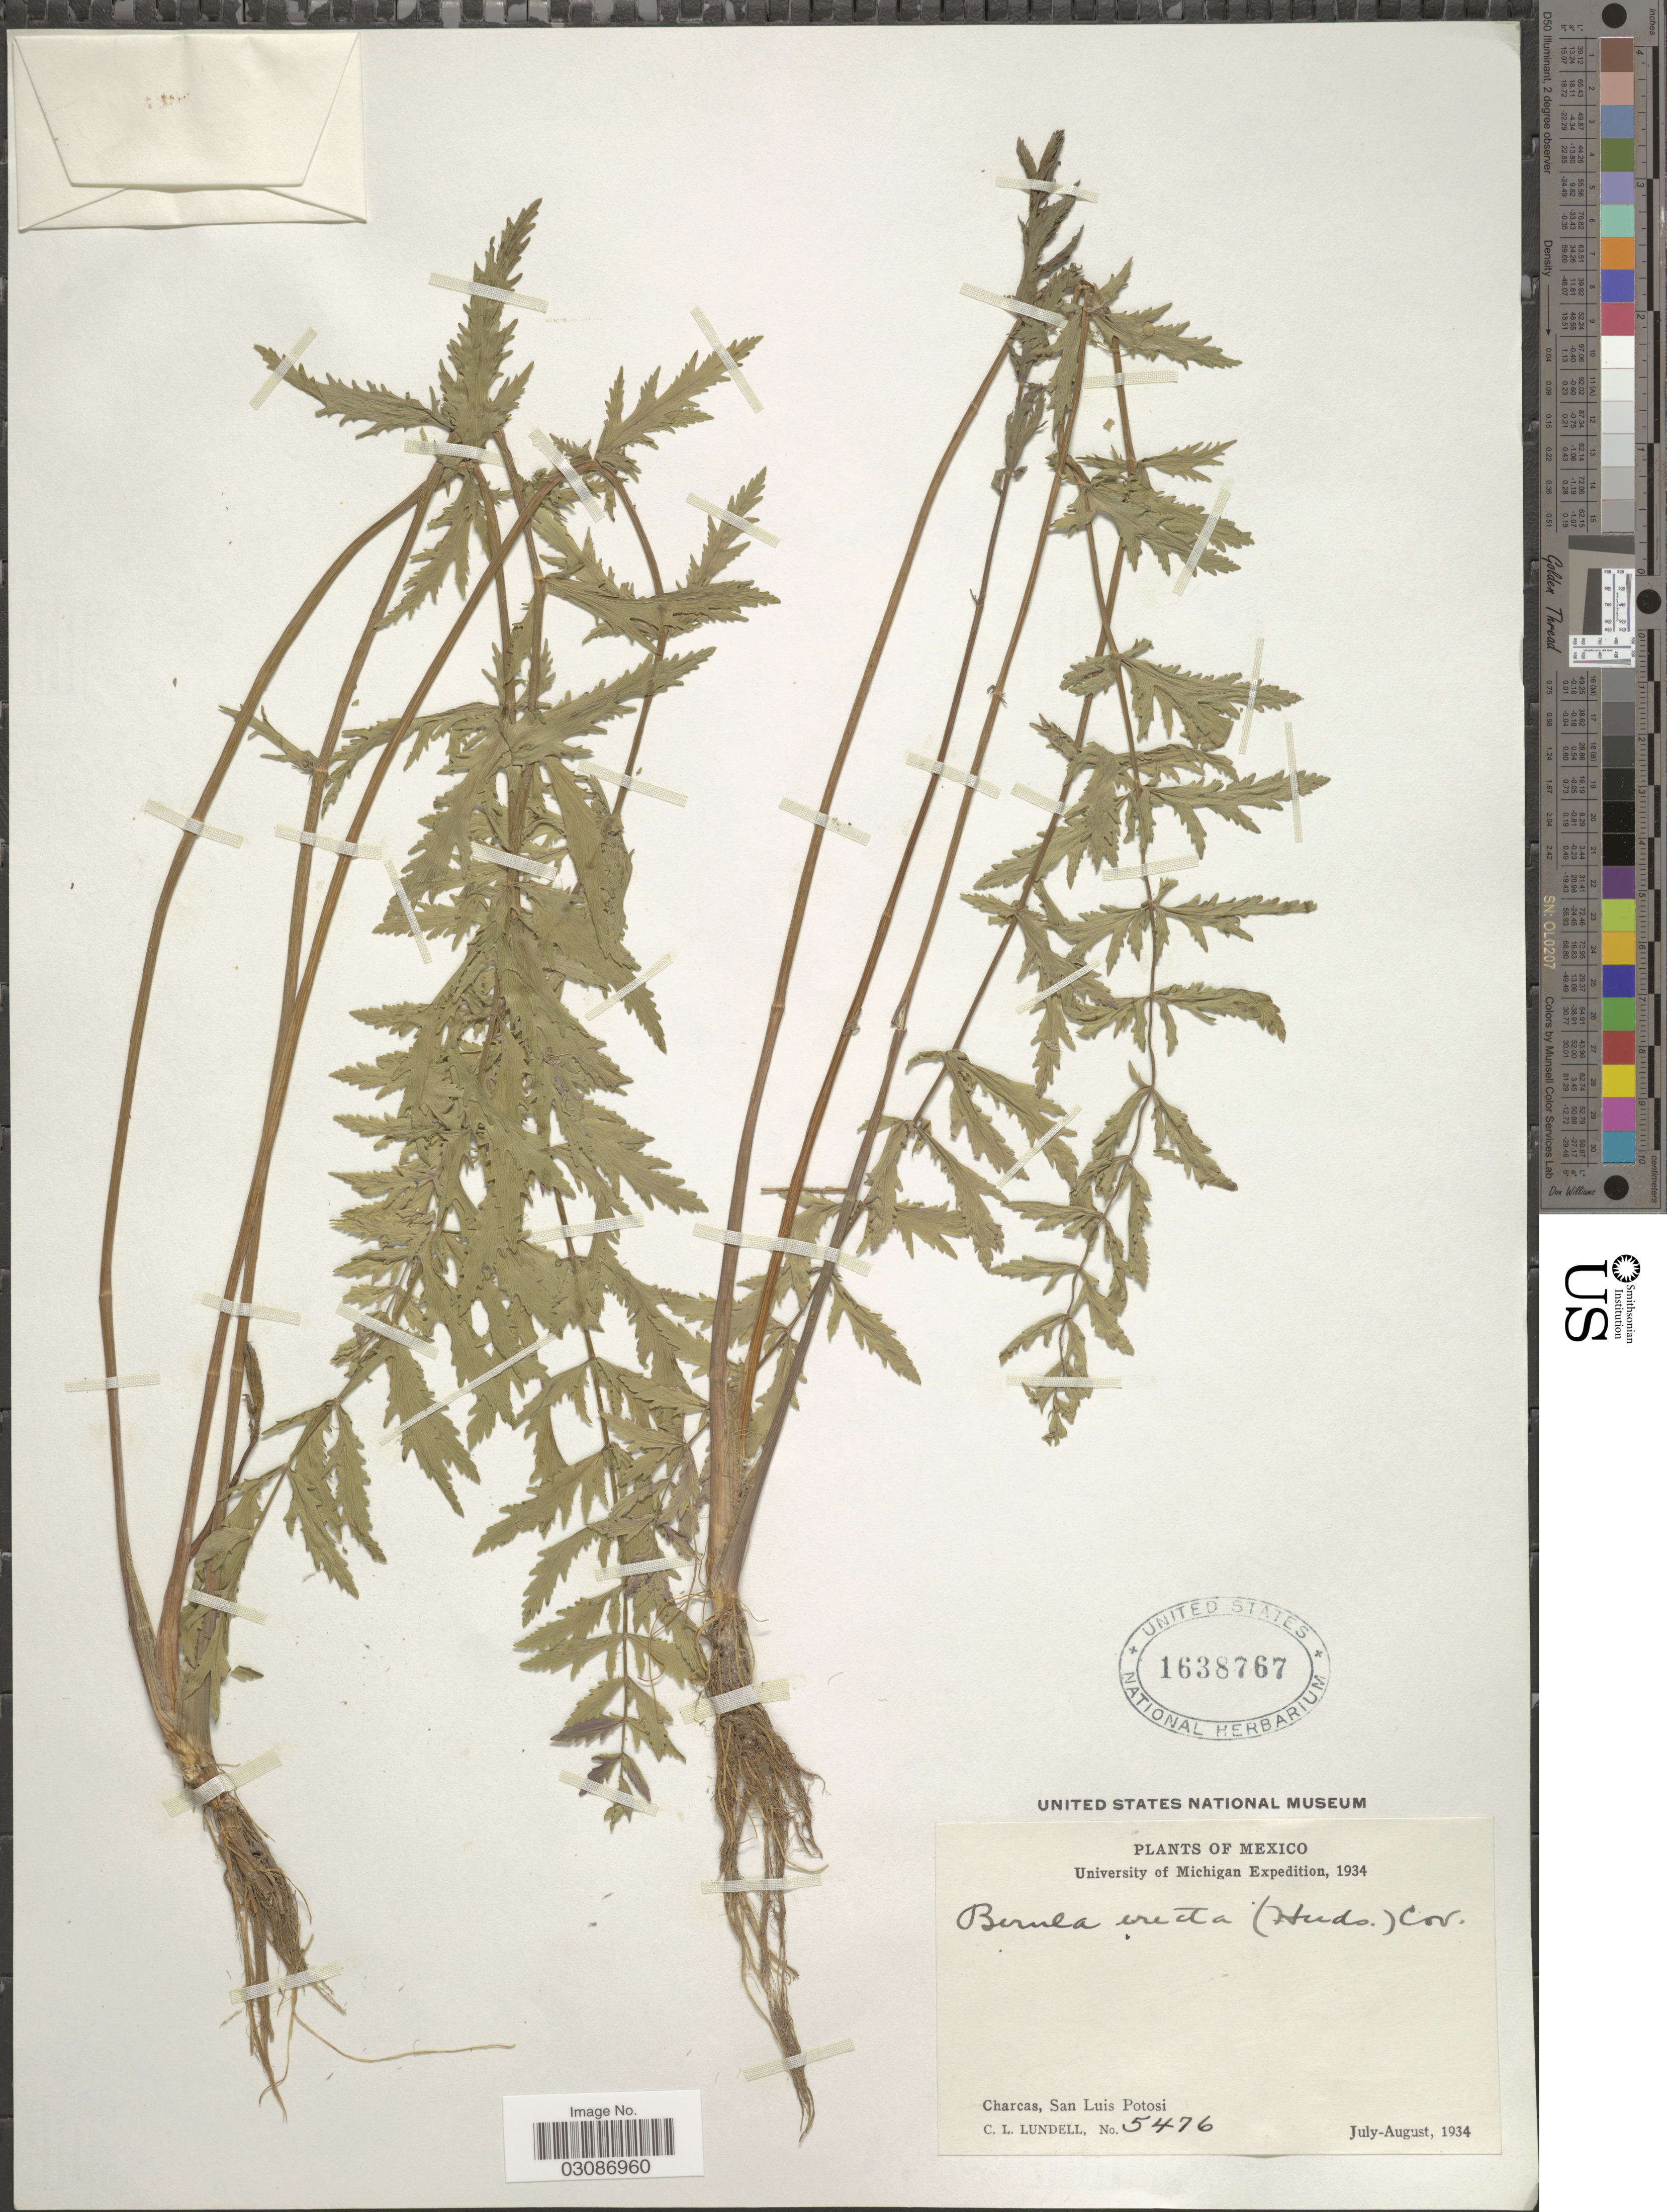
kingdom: Plantae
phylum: Tracheophyta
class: Magnoliopsida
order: Apiales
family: Apiaceae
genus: Berula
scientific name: Berula erecta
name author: (Huds.) Coville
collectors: C. L. Lundell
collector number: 5476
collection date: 1934-07/1934-08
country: Mexico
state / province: San Luis Potosí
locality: Charcas.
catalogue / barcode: US 1638767